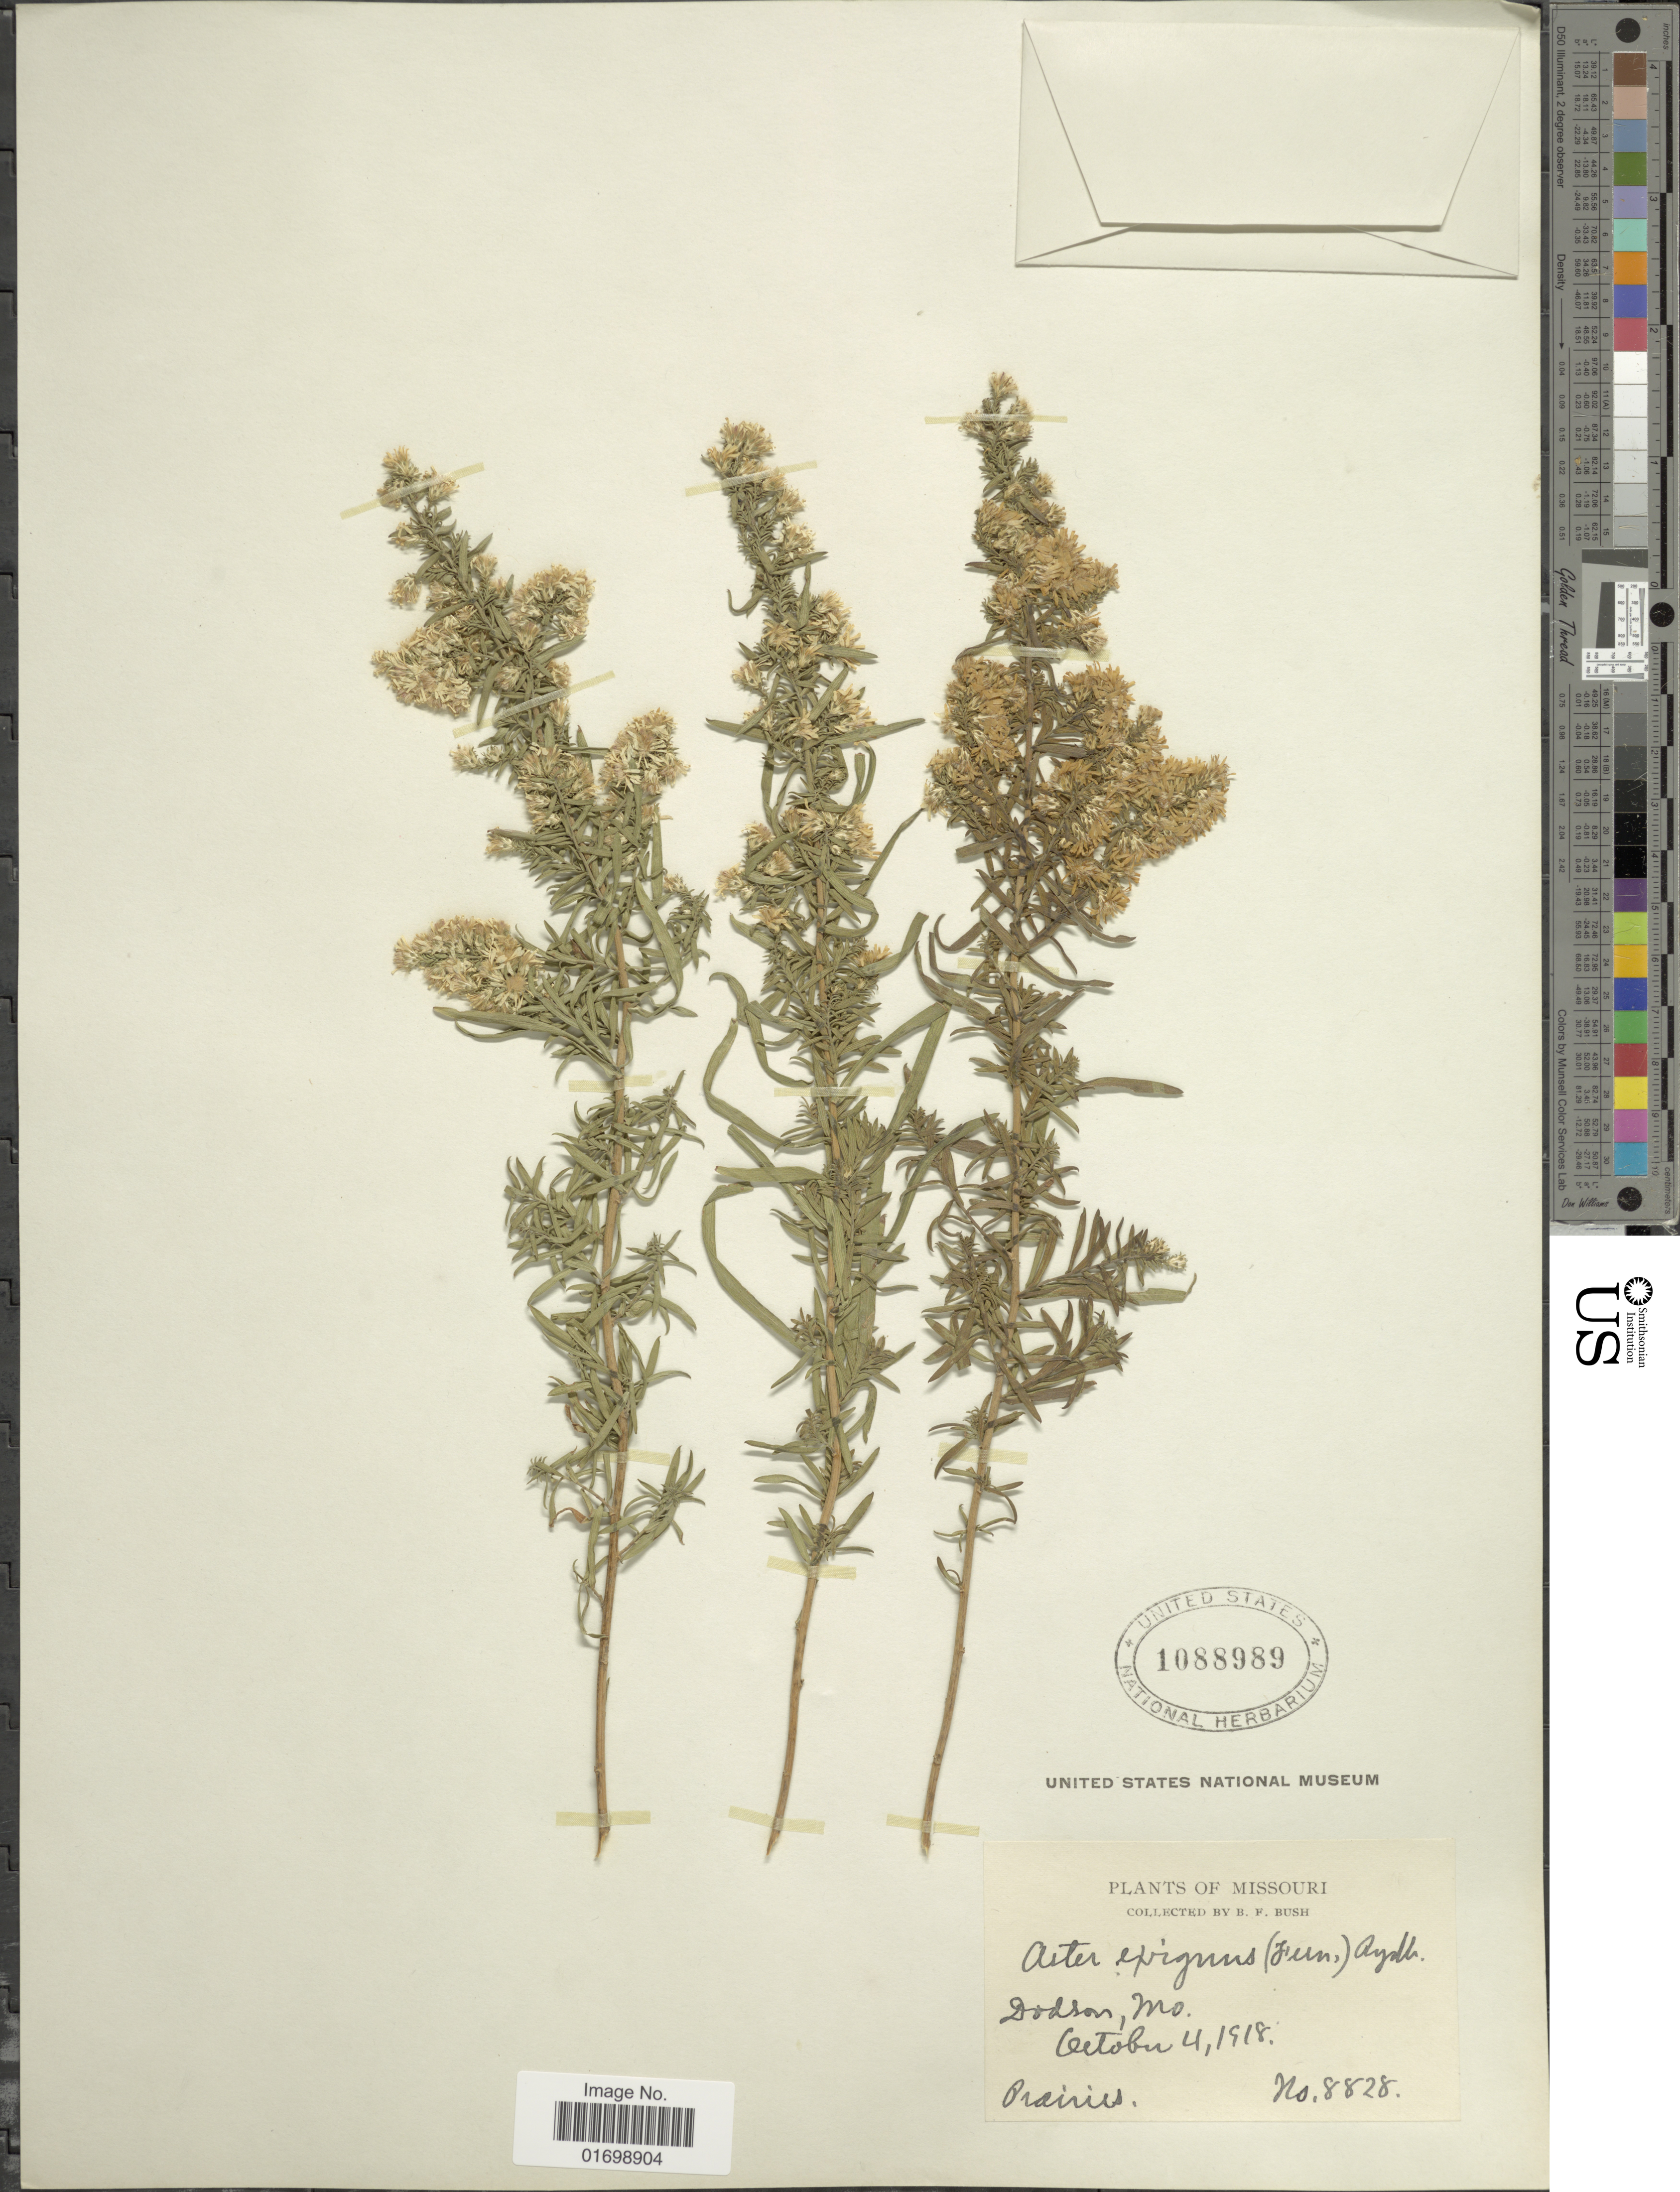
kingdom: Plantae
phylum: Tracheophyta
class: Magnoliopsida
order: Asterales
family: Asteraceae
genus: Symphyotrichum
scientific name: Symphyotrichum ericoides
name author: (L.) G.L. Nesom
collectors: B. F. Bush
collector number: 8828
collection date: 1918-10-04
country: United States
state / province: Missouri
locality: Dodson, prairies.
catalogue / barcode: US 1088989